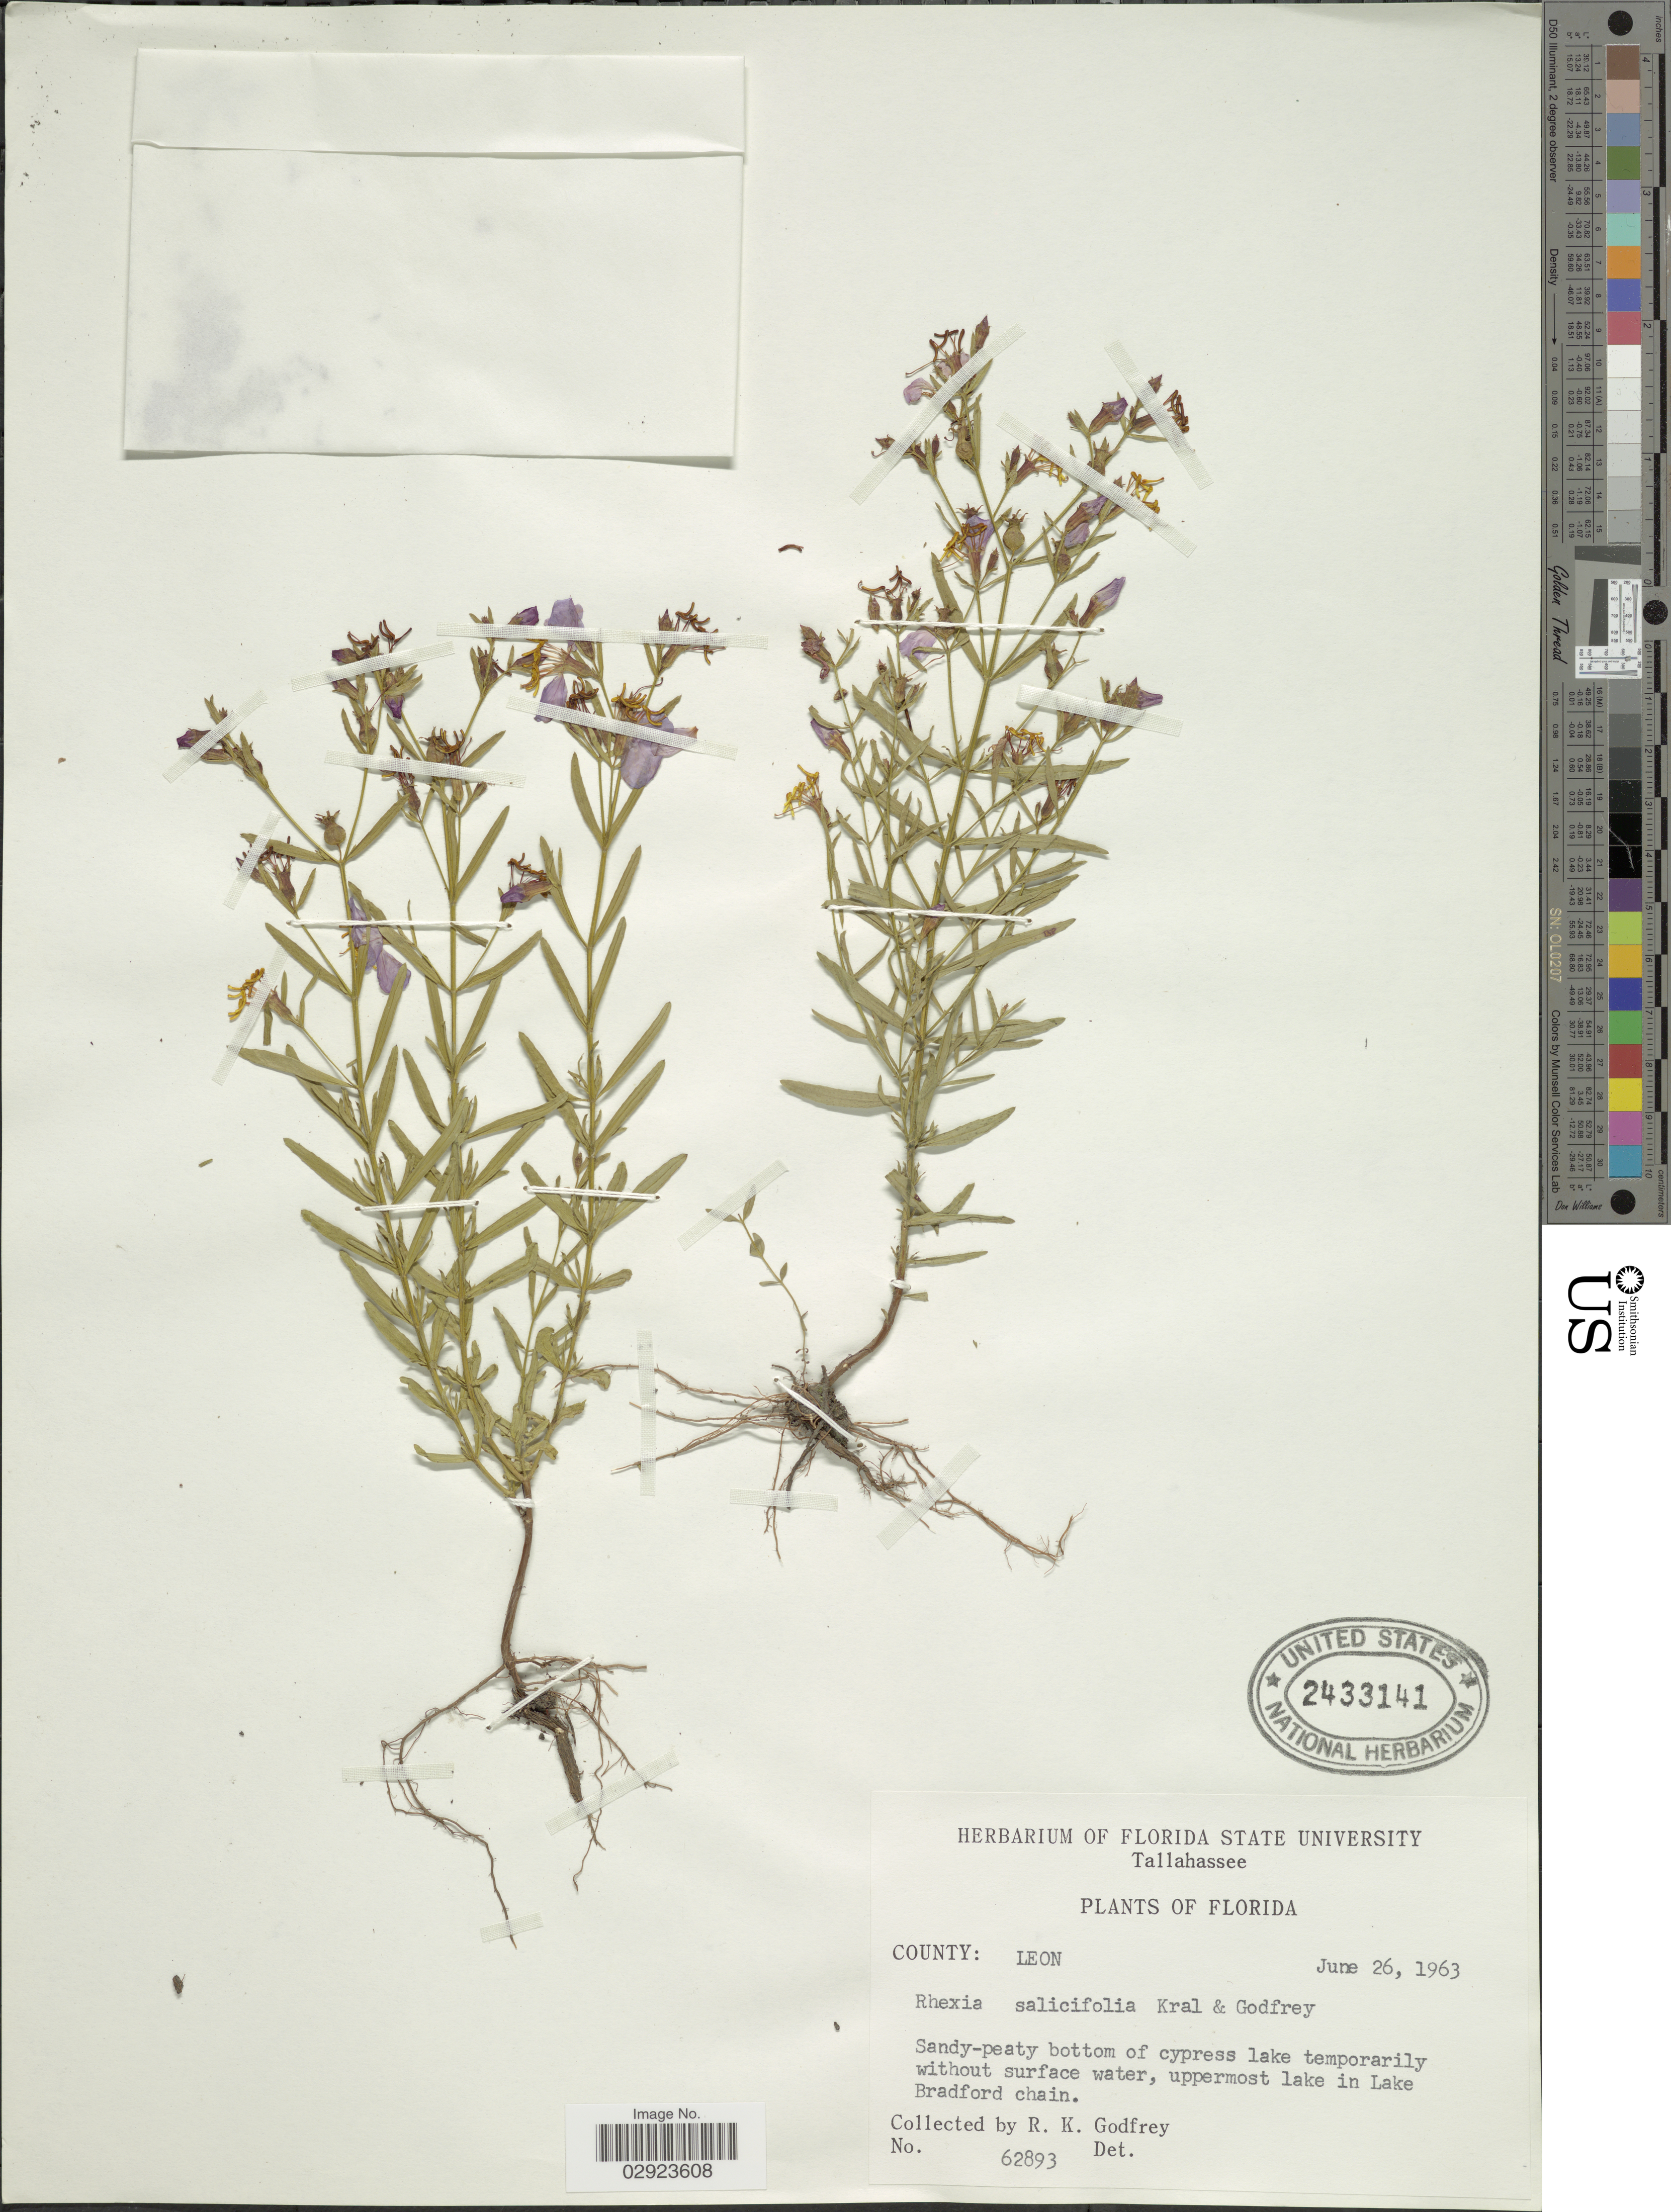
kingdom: Plantae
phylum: Tracheophyta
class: Magnoliopsida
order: Myrtales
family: Melastomataceae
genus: Rhexia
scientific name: Rhexia salicifolia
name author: Kral & Bostick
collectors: R. K. Godfrey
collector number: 62893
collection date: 1963-06-26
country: United States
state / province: Florida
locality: County: Leon. Uppermost lake in Lake Bradford chain.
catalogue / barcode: US 2433141